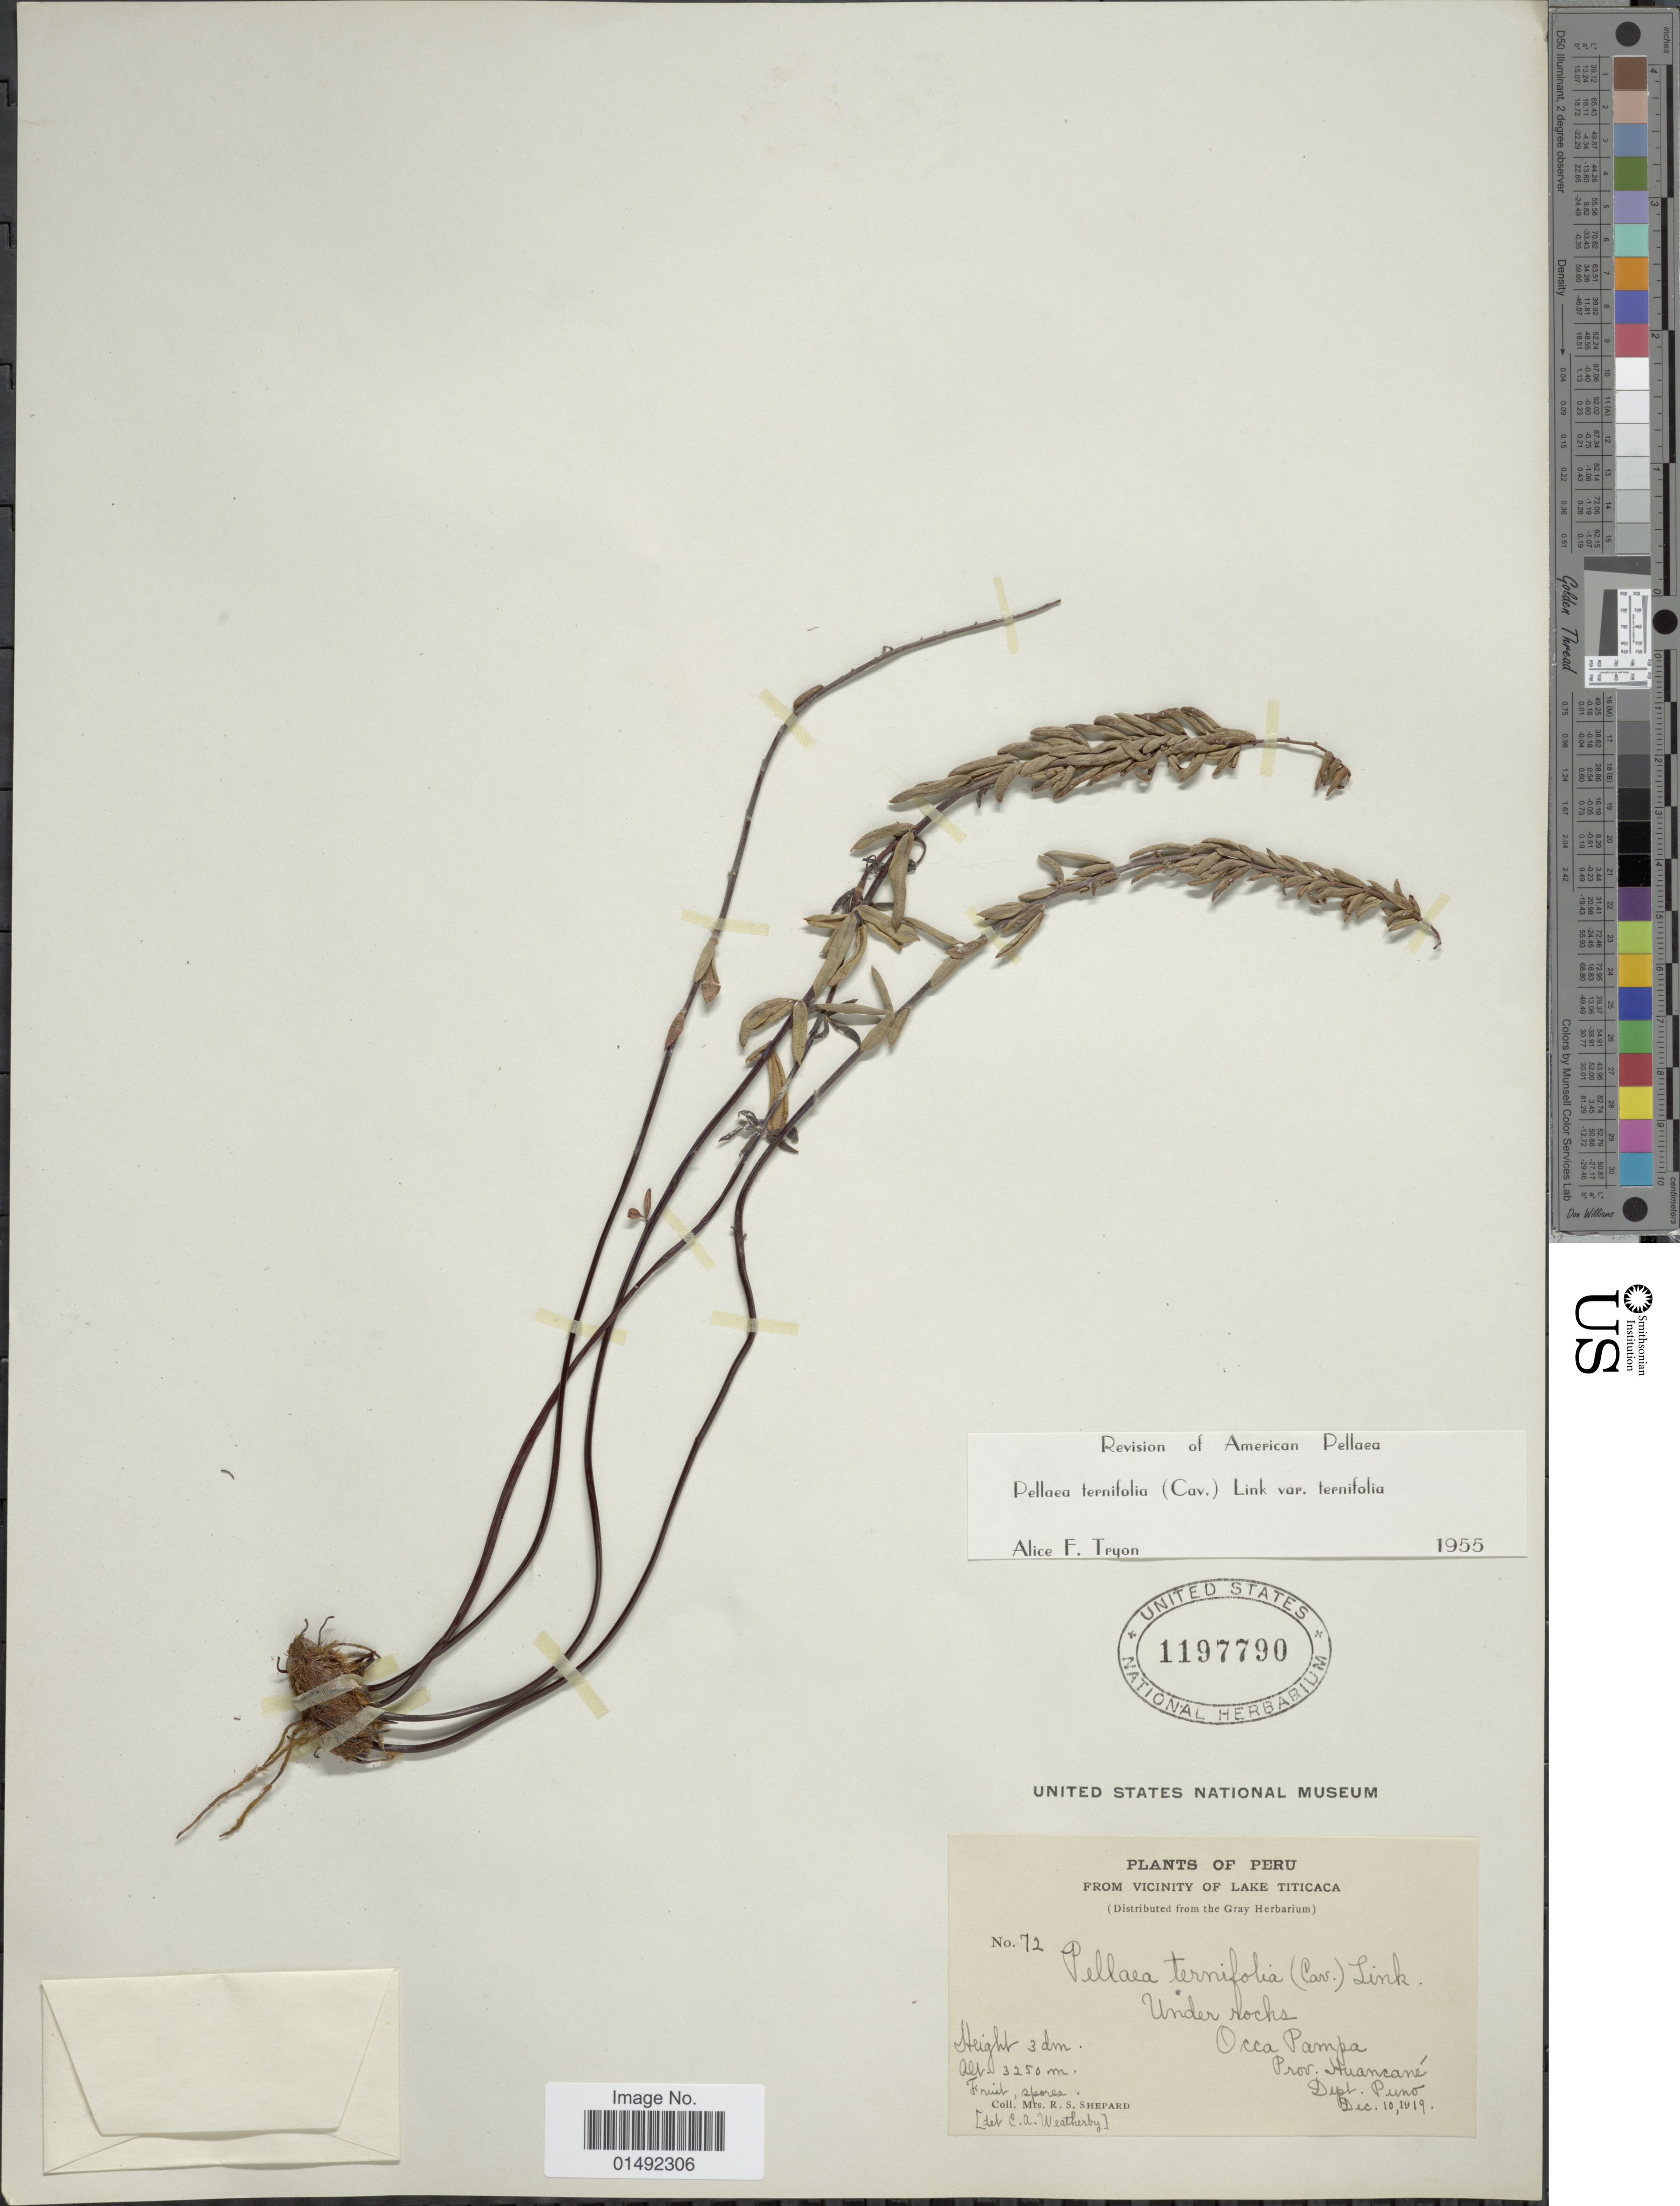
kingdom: Plantae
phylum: Tracheophyta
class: Polypodiopsida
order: Polypodiales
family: Pteridaceae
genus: Pellaea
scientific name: Pellaea ternifolia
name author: (Cav.) Link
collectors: R. S. Shepard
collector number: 72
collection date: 1919-12-10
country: Peru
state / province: Puno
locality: From vicinity of Lake Titicaca, Under rocks Occa Pampa, prov. Huancané, Dept. Puno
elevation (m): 3250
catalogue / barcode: US 1197790